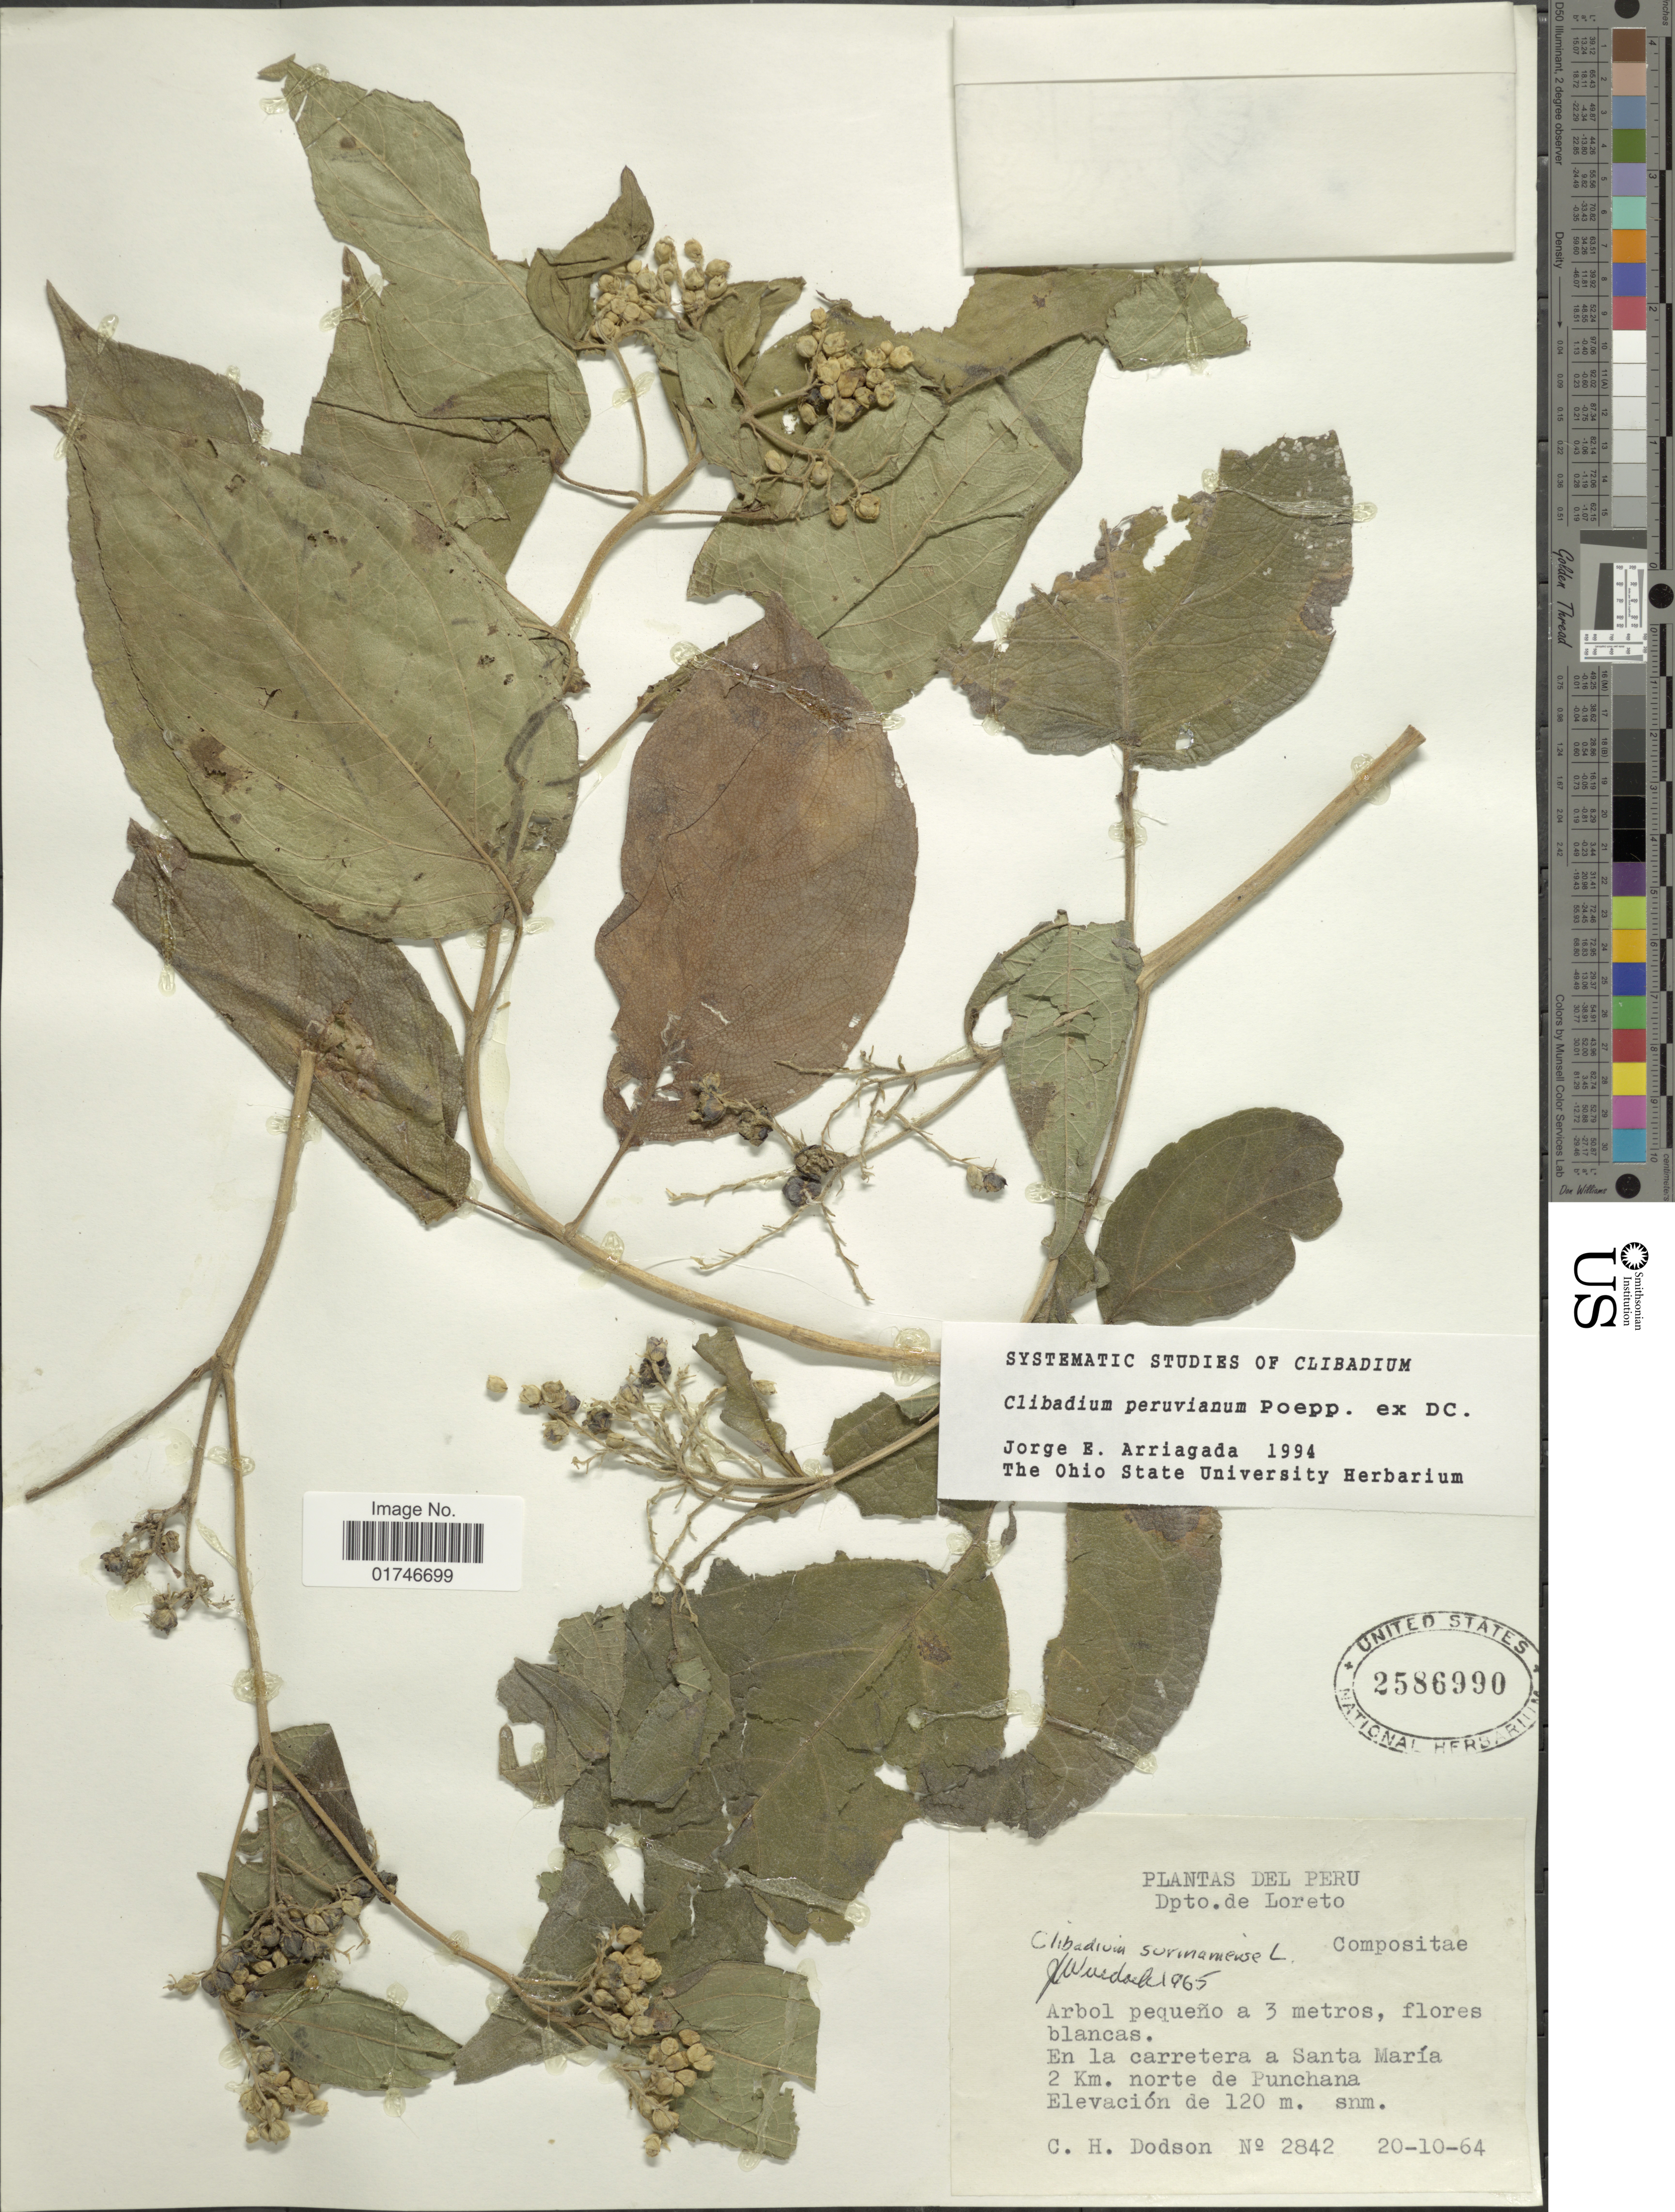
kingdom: Plantae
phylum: Tracheophyta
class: Magnoliopsida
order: Asterales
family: Asteraceae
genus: Clibadium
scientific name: Clibadium peruvianum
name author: Poepp.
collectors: C. H. Dodson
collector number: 2842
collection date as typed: Transcribed d/m/y: 20/10/64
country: Peru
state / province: Loreto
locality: Dpto. de Loreto. En la caretera a Santa María 2 Km. norte de Punchana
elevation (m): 120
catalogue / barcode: US 2586990